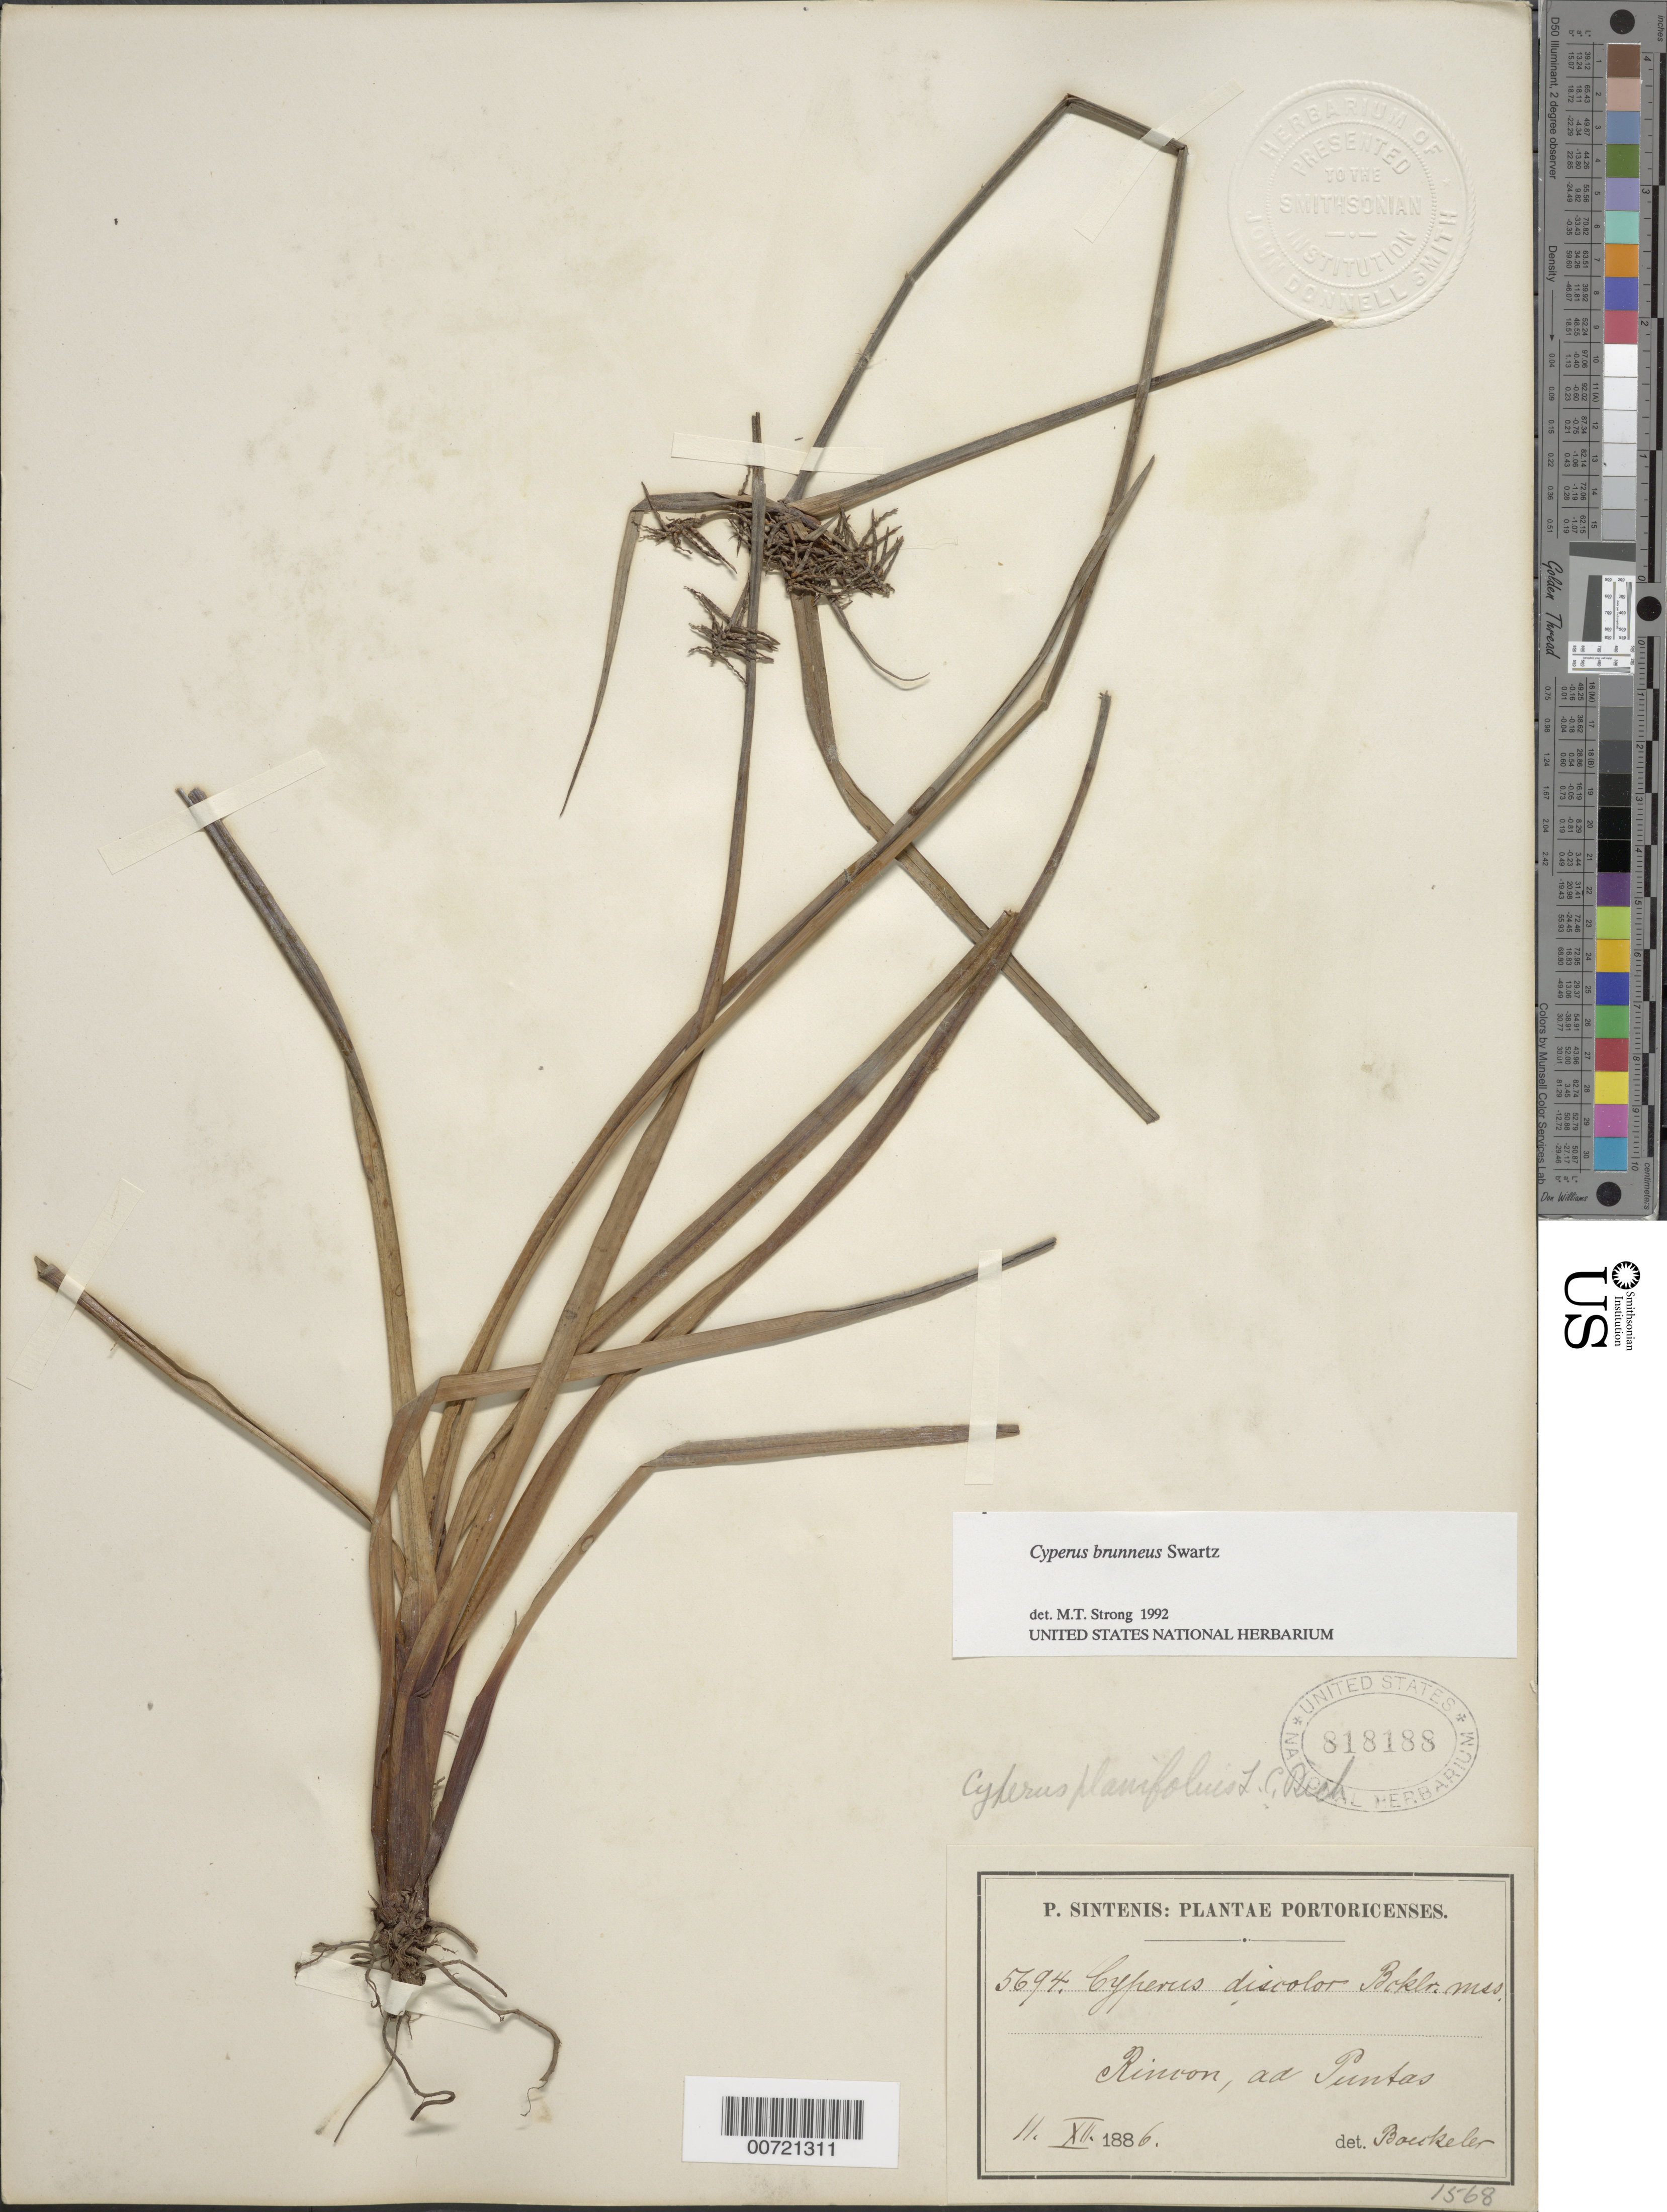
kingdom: Plantae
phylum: Tracheophyta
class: Liliopsida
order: Poales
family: Cyperaceae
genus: Cyperus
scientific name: Cyperus brunneus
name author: Sw.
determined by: Strong, M. T., (US), Smithsonian Institution - National Museum of Natural History (UNITED STATES)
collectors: P. Sintenis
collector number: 5694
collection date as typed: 11 Dec 1886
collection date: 1886-12-11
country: Puerto Rico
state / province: Rincón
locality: Rincon, ad Puntas.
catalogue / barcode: US 818188